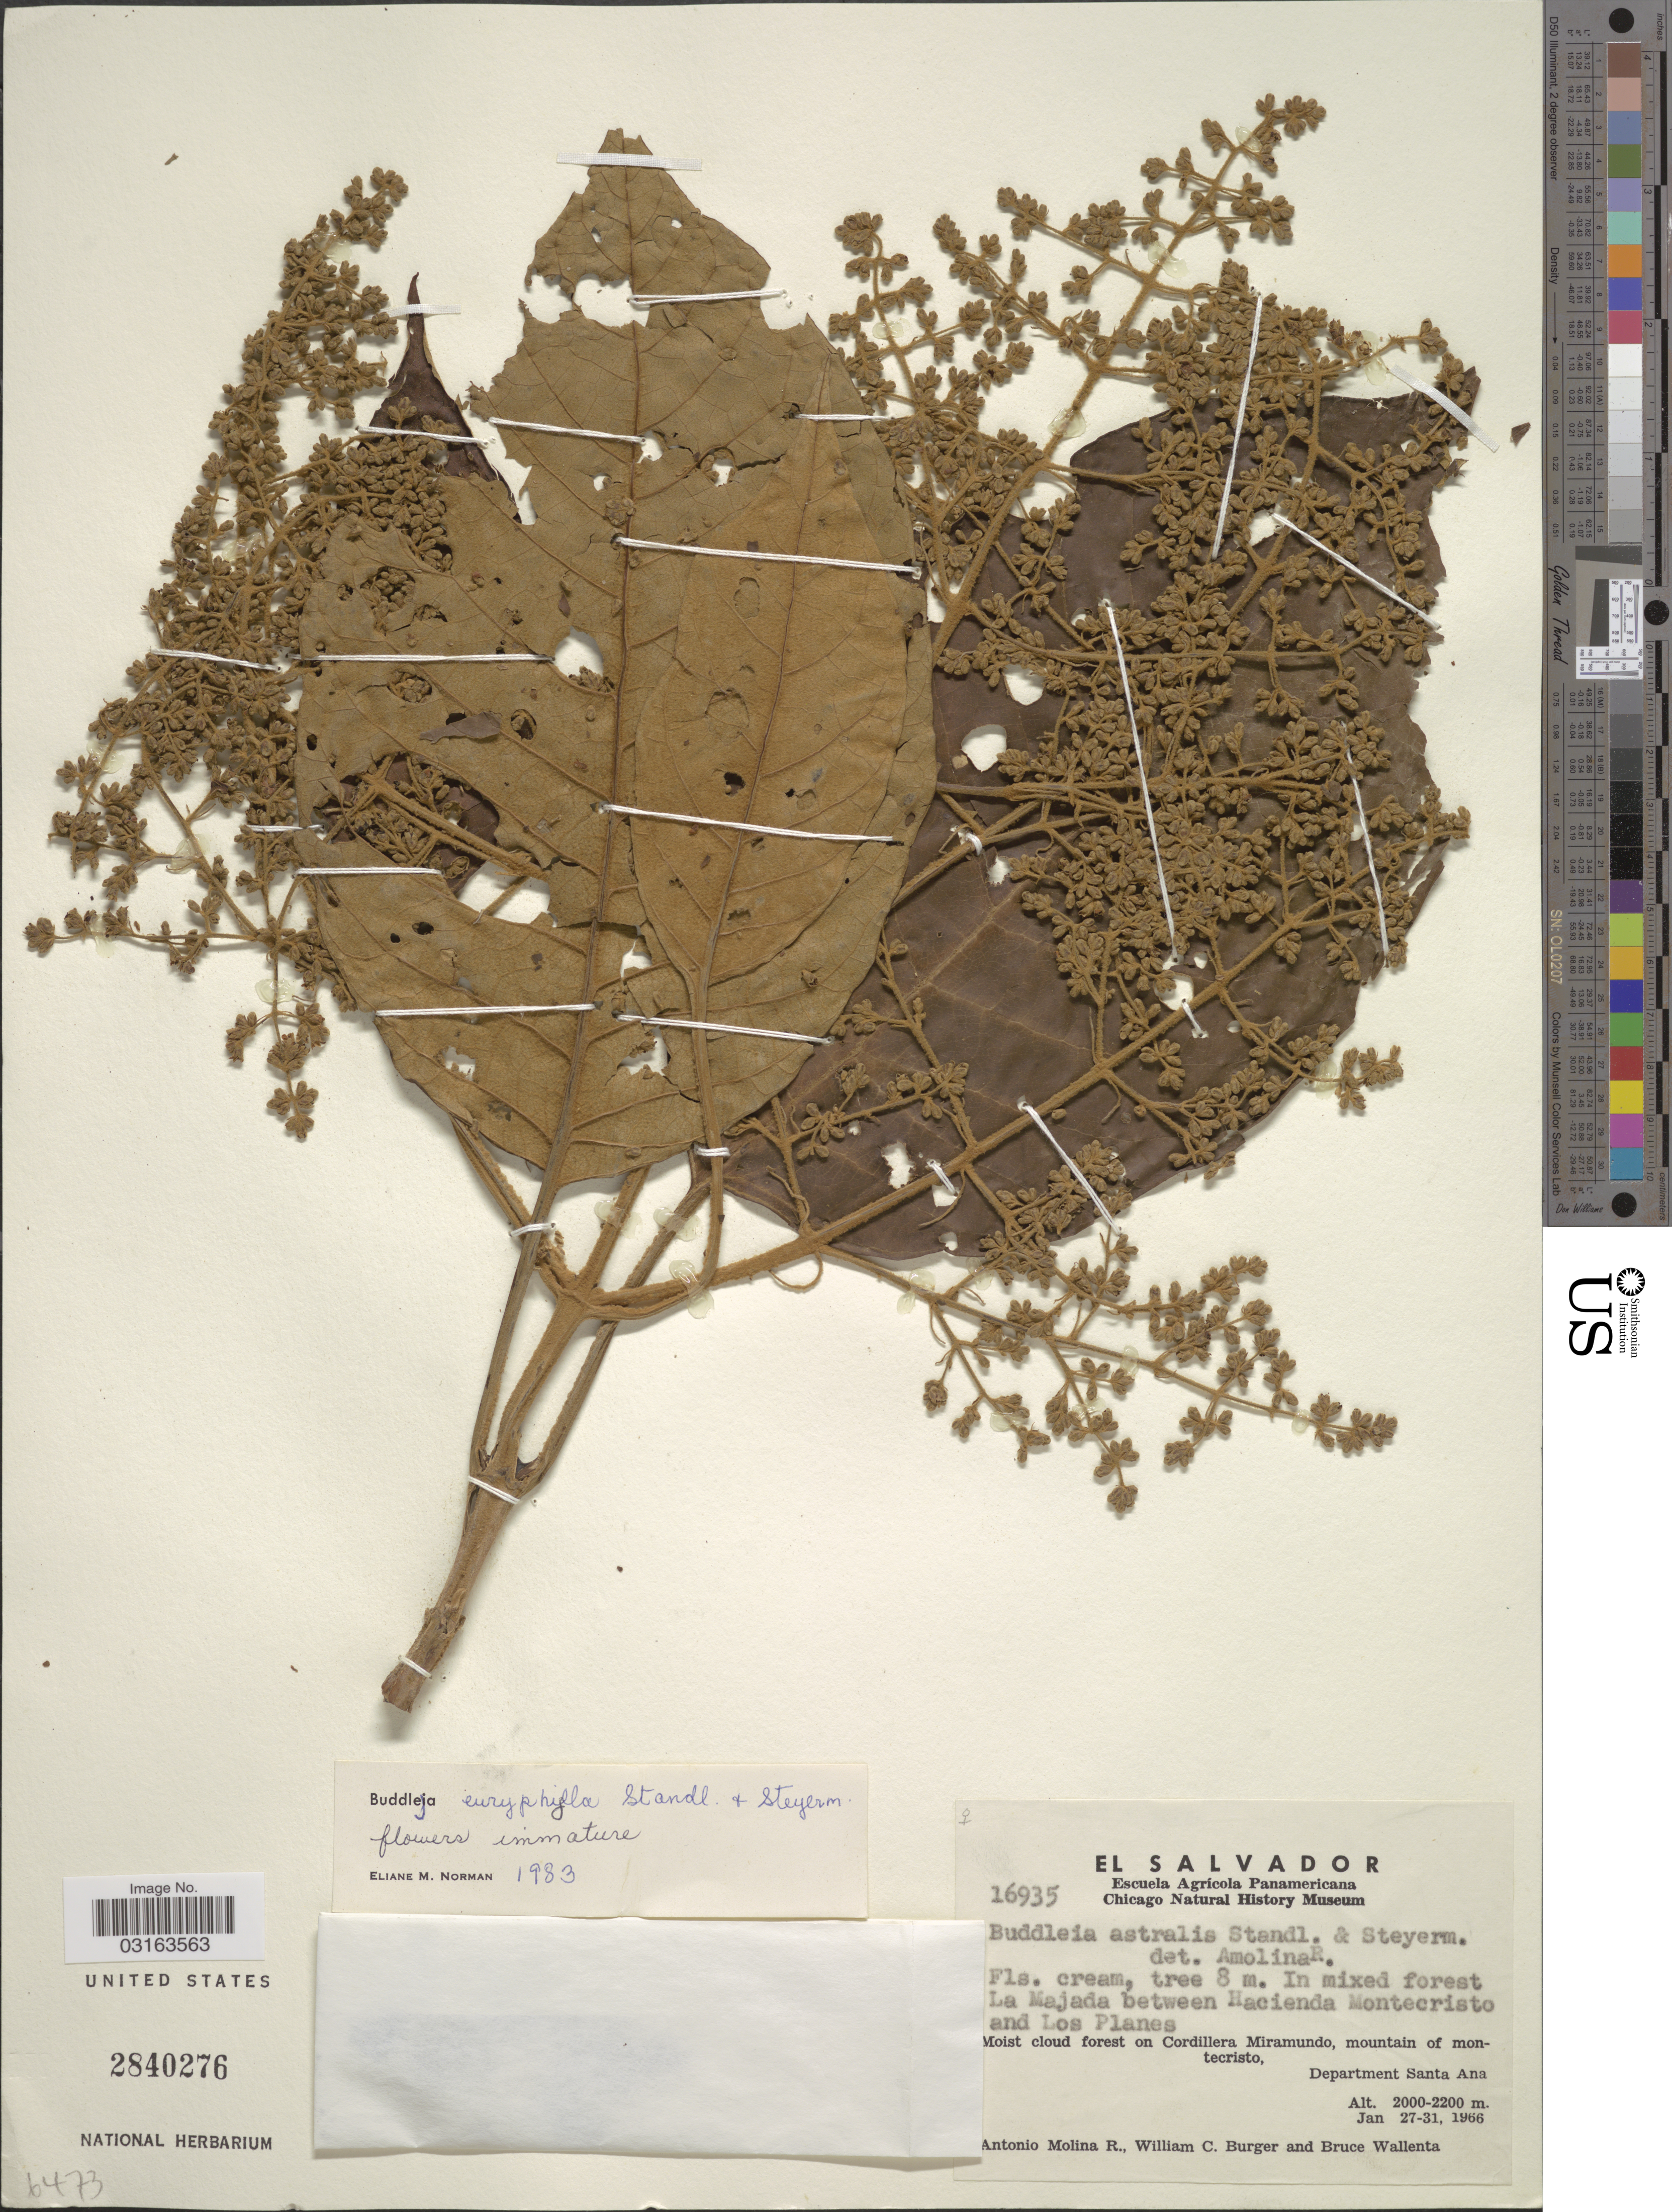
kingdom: Plantae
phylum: Tracheophyta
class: Magnoliopsida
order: Lamiales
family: Scrophulariaceae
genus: Buddleja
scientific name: Buddleja euryphylla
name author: Standl. & Steyerm.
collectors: A. Molina R., W. Burger & B. Wallenta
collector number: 16935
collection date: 1966-01-27/1966-01-31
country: El Salvador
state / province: Santa Ana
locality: La Majada between Hacienda Montecristo and Los Planes. Cordillera Miramundo, mountain of montecristo, Department Santa Ana.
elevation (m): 2000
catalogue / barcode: US 2840276